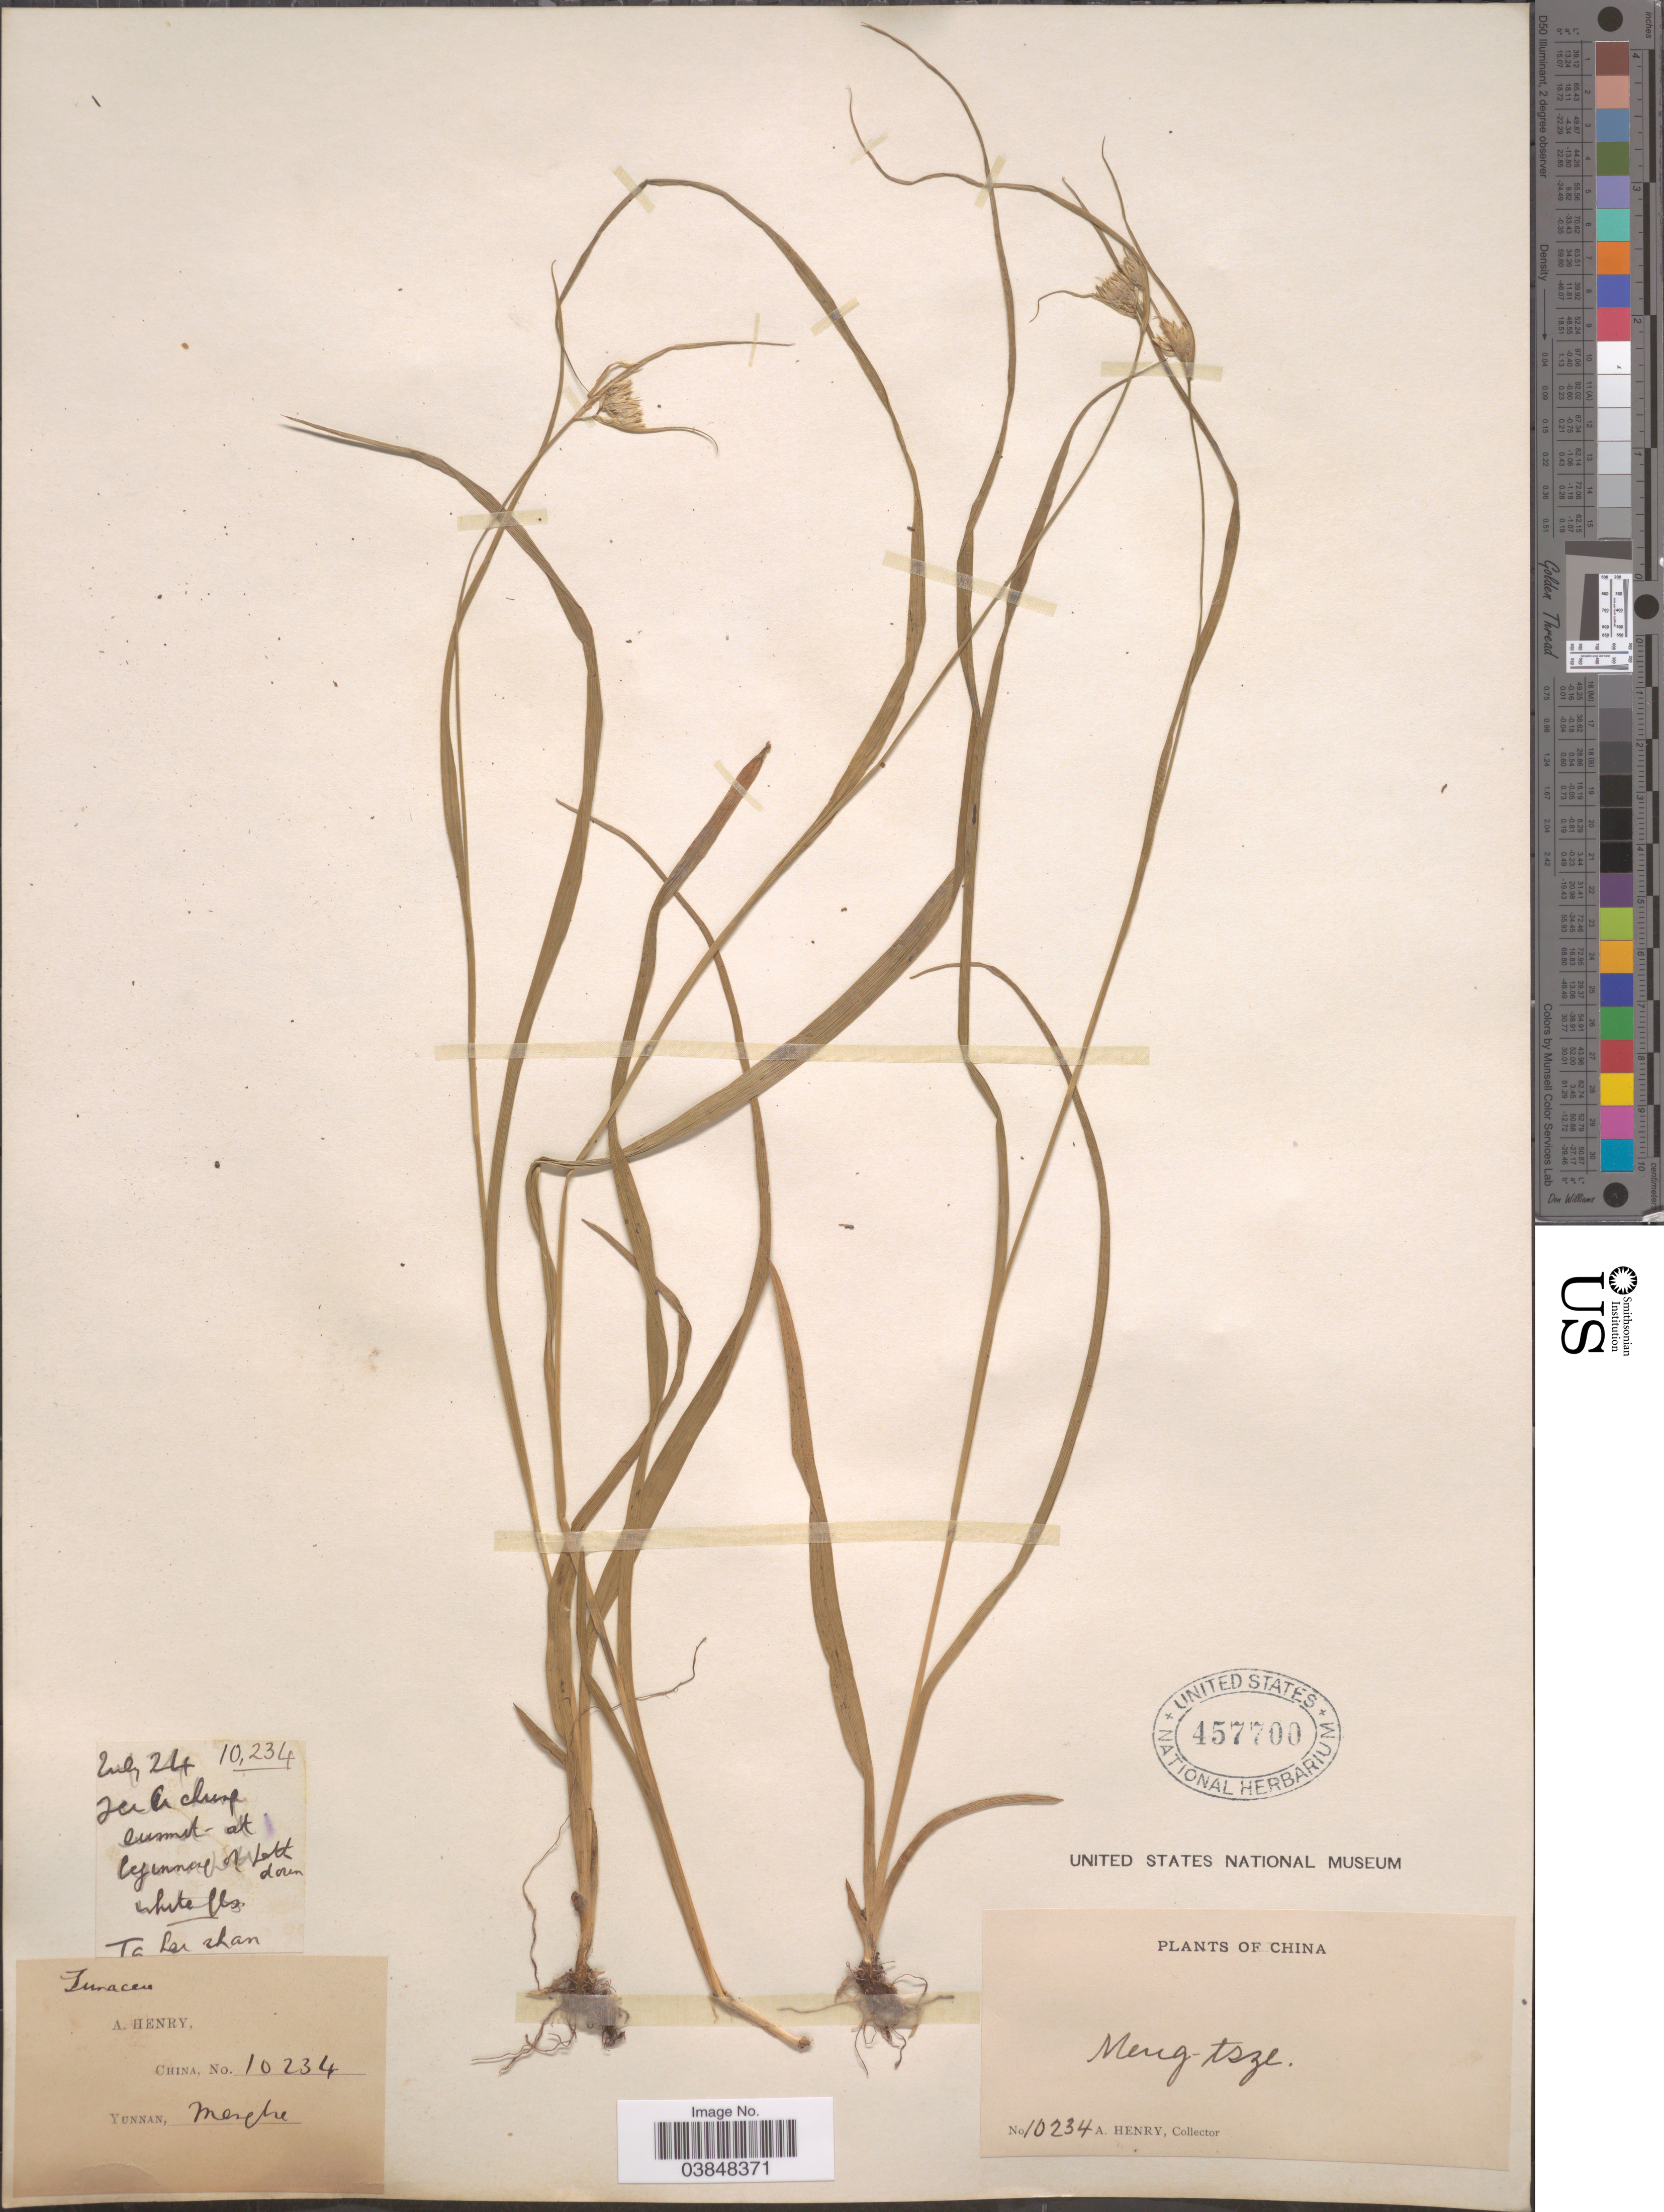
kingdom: Plantae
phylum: Tracheophyta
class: Liliopsida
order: Poales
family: Juncaceae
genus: Luzula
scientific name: Luzula sp.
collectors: A. Henry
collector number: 10234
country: China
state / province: Yunnan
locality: Meng-tsze. Ta Lei shan. Le li chung summit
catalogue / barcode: US 457700